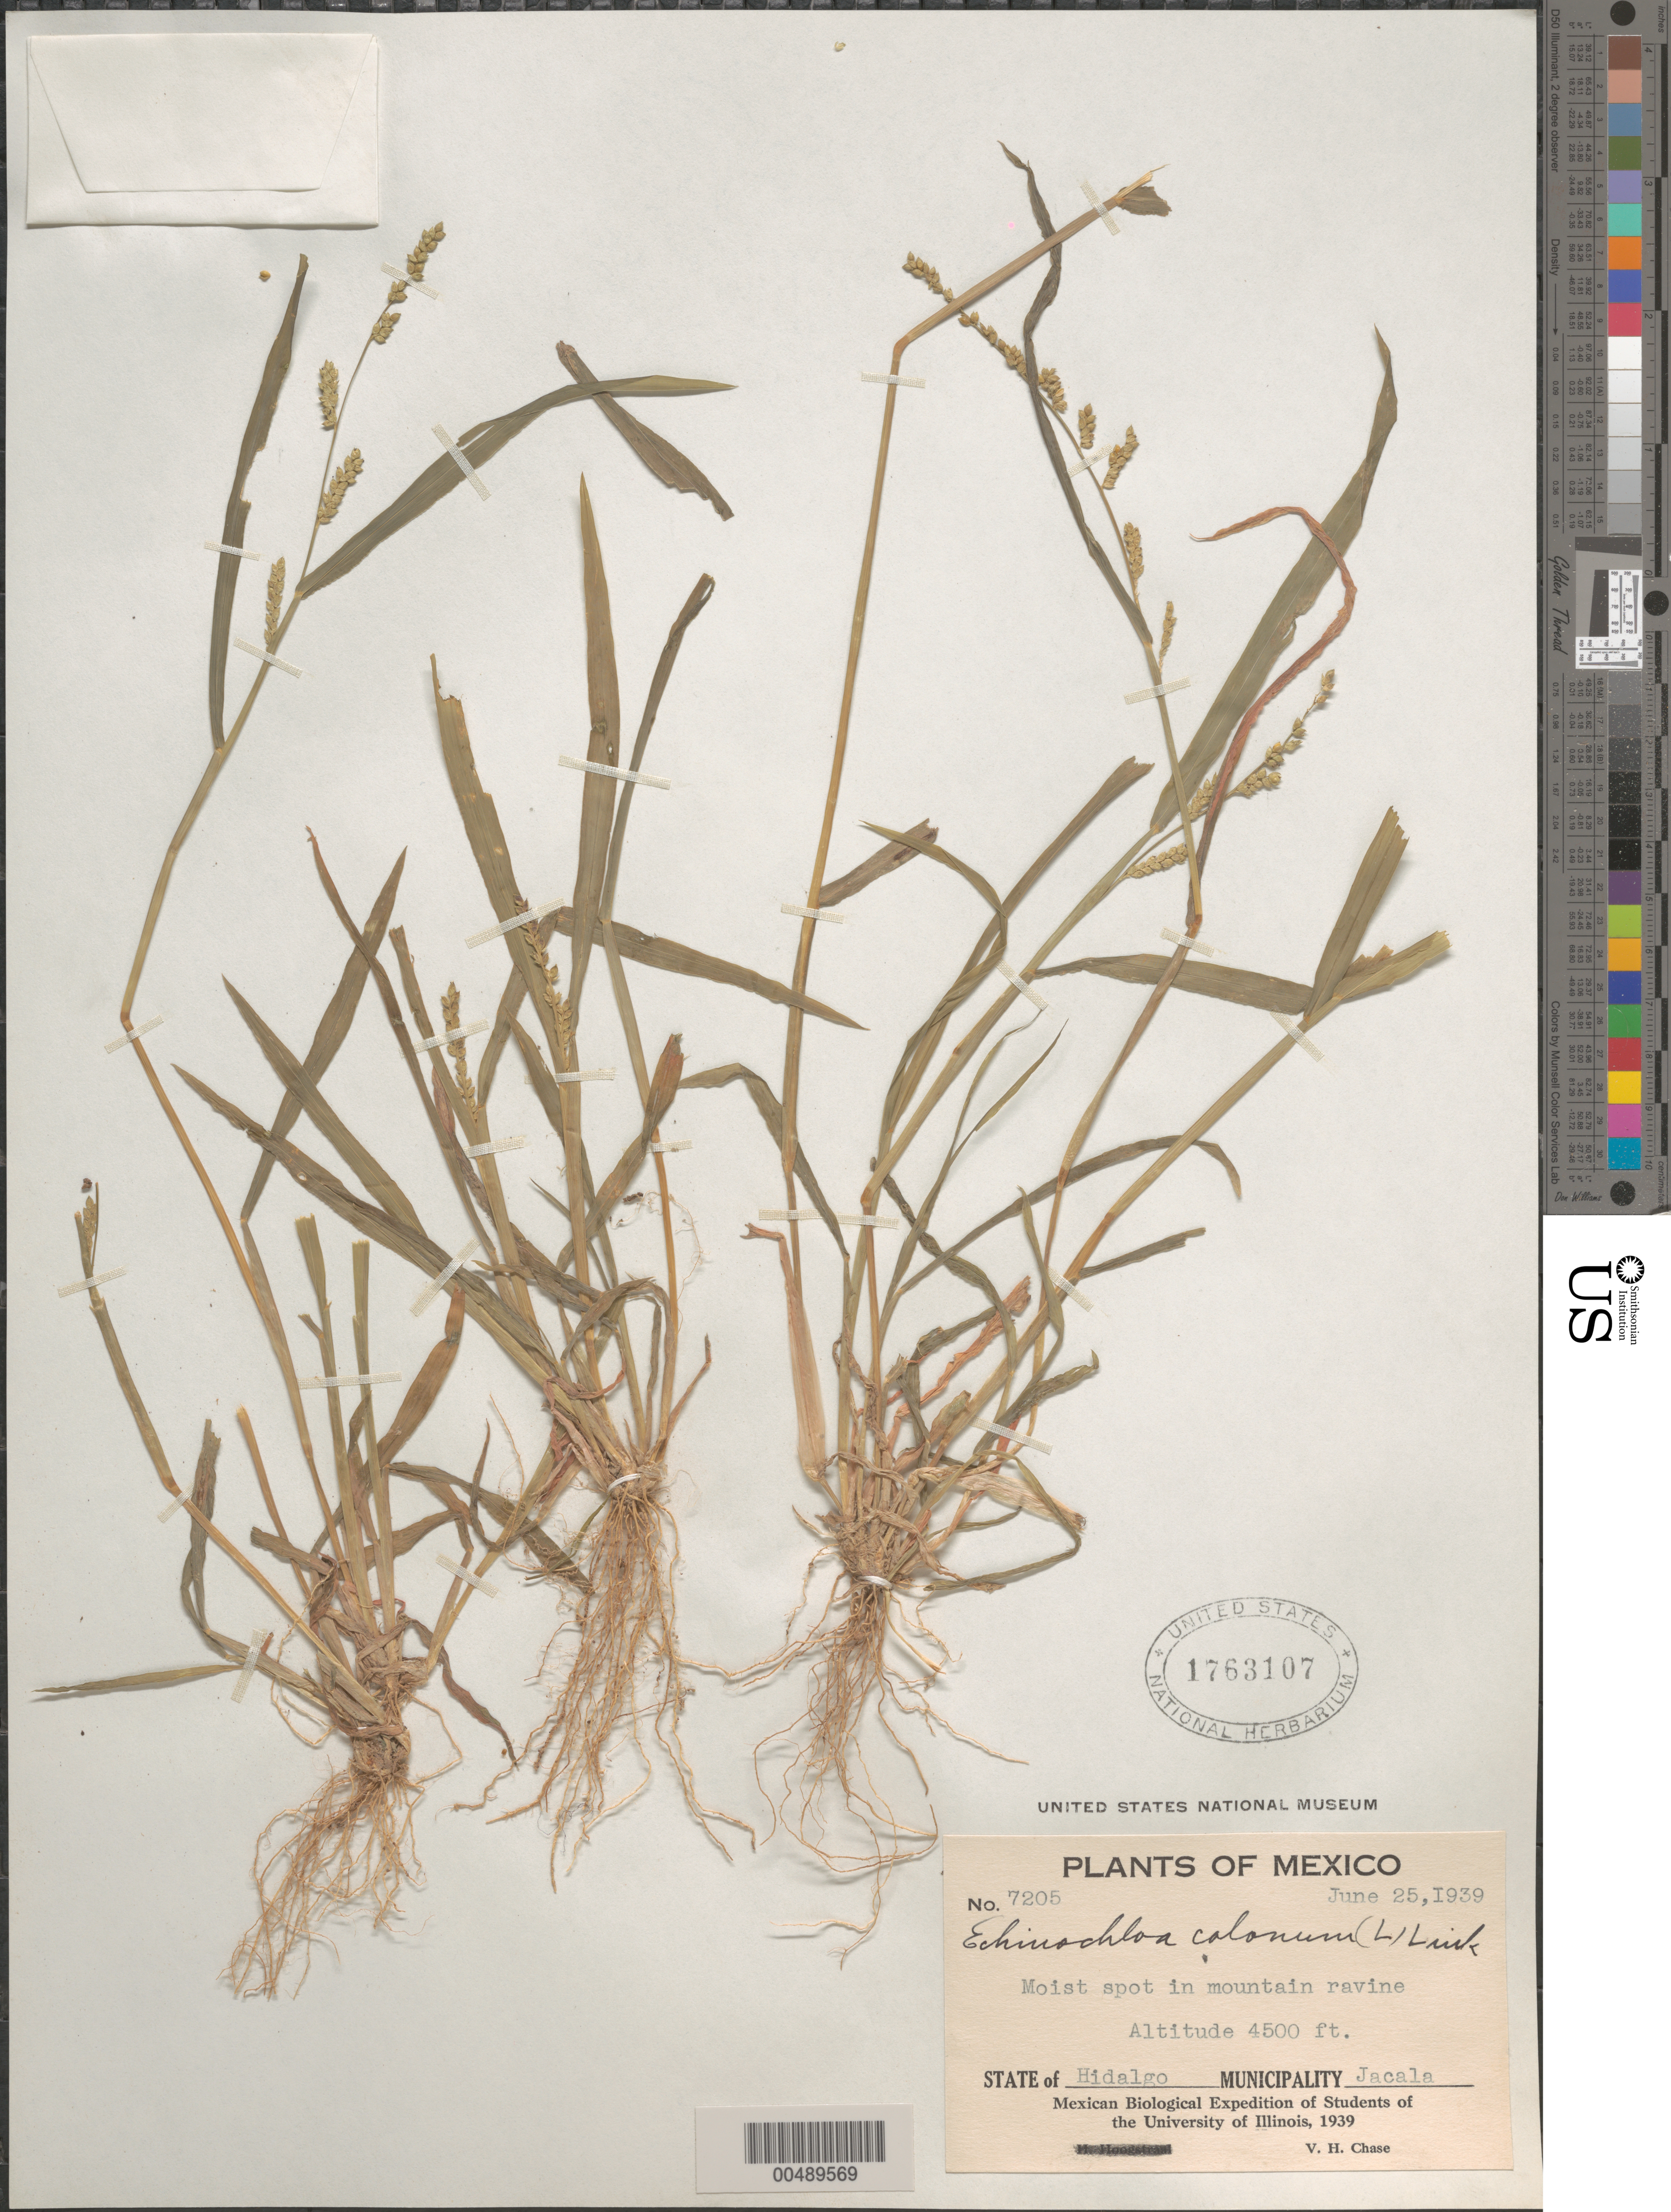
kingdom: Plantae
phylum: Tracheophyta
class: Liliopsida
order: Poales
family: Poaceae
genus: Echinochloa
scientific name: Echinochloa colona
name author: (L.) Link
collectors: V. H. Chase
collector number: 7205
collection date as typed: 25 Jun 1939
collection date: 1939-06-25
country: Mexico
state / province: Hidalgo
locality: Jacala Mun.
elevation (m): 1372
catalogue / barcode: US 1763107